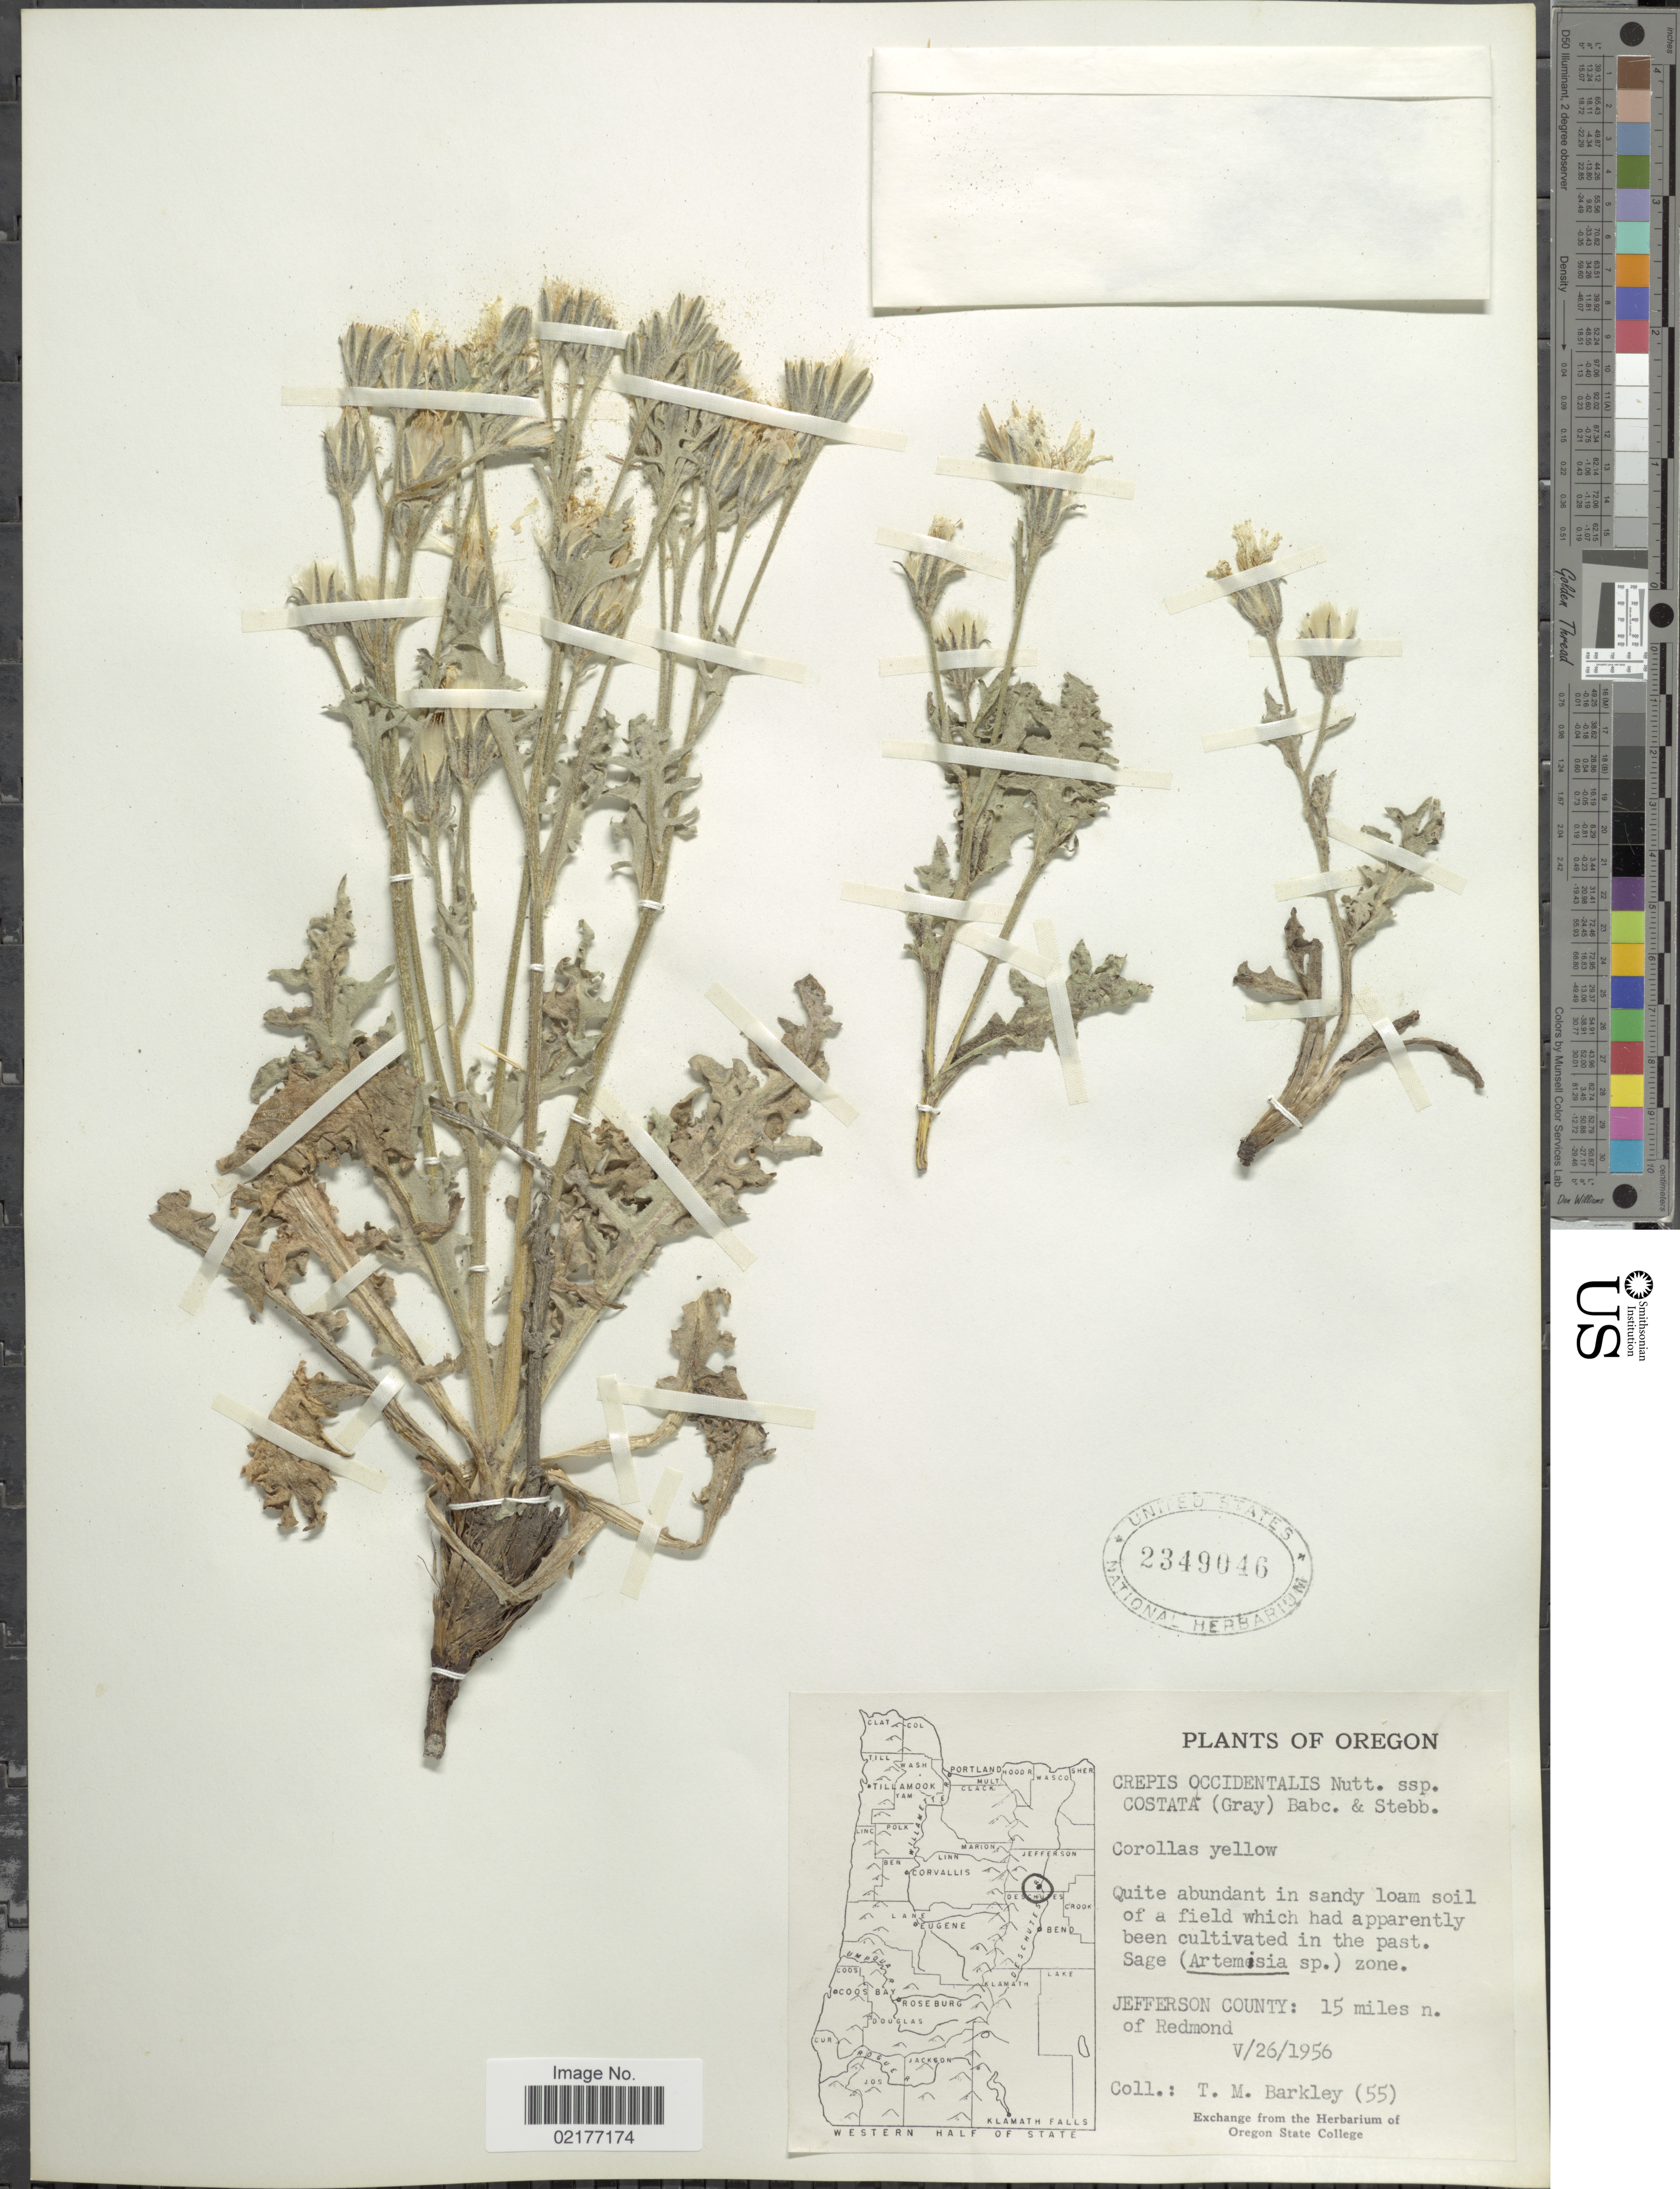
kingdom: Plantae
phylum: Tracheophyta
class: Magnoliopsida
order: Asterales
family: Asteraceae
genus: Crepis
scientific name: Crepis occidentalis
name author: Nutt.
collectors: T. M. Barkley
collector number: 55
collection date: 1956-05-26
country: United States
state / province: Oregon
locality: Jefferson County: 15 miles n. of Redmond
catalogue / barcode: US 2349046